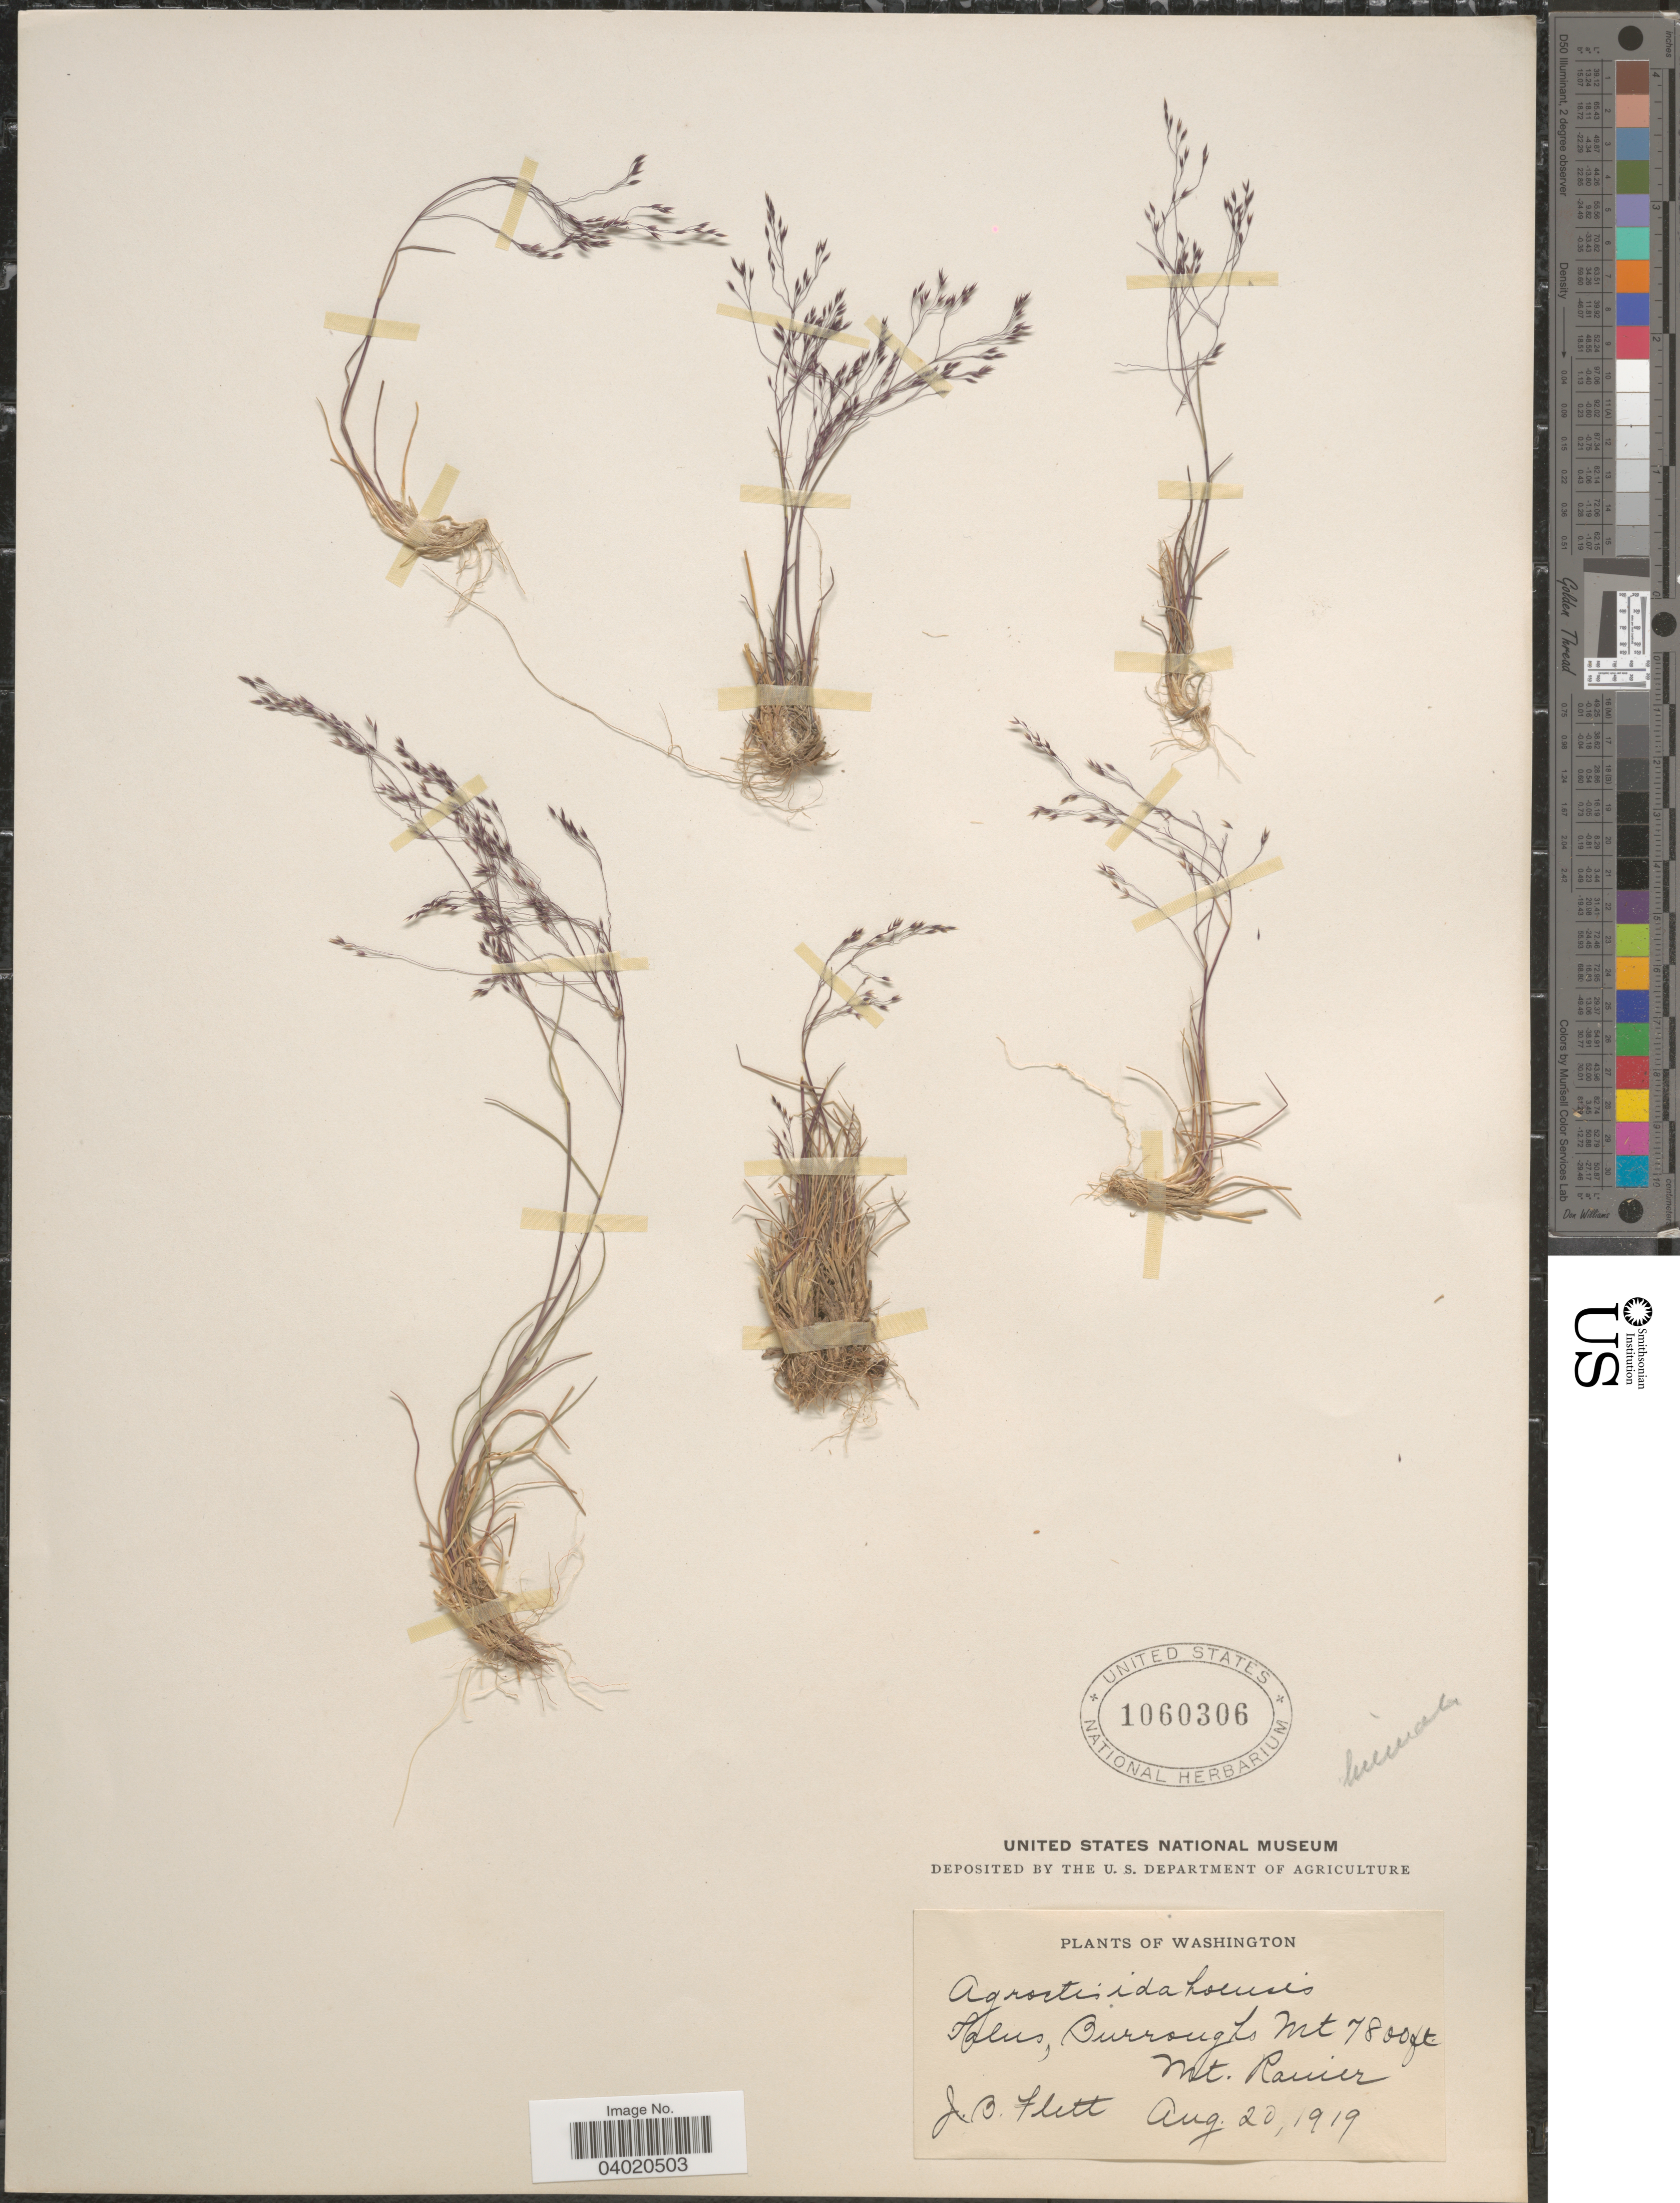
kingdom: Plantae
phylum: Tracheophyta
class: Liliopsida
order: Poales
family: Poaceae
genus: Agrostis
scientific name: Agrostis idahoensis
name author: Nash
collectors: J. Flett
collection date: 1919-08-20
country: United States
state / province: Washington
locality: Burrough Mt. Mt. Ranier.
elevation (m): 2377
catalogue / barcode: US 1060306